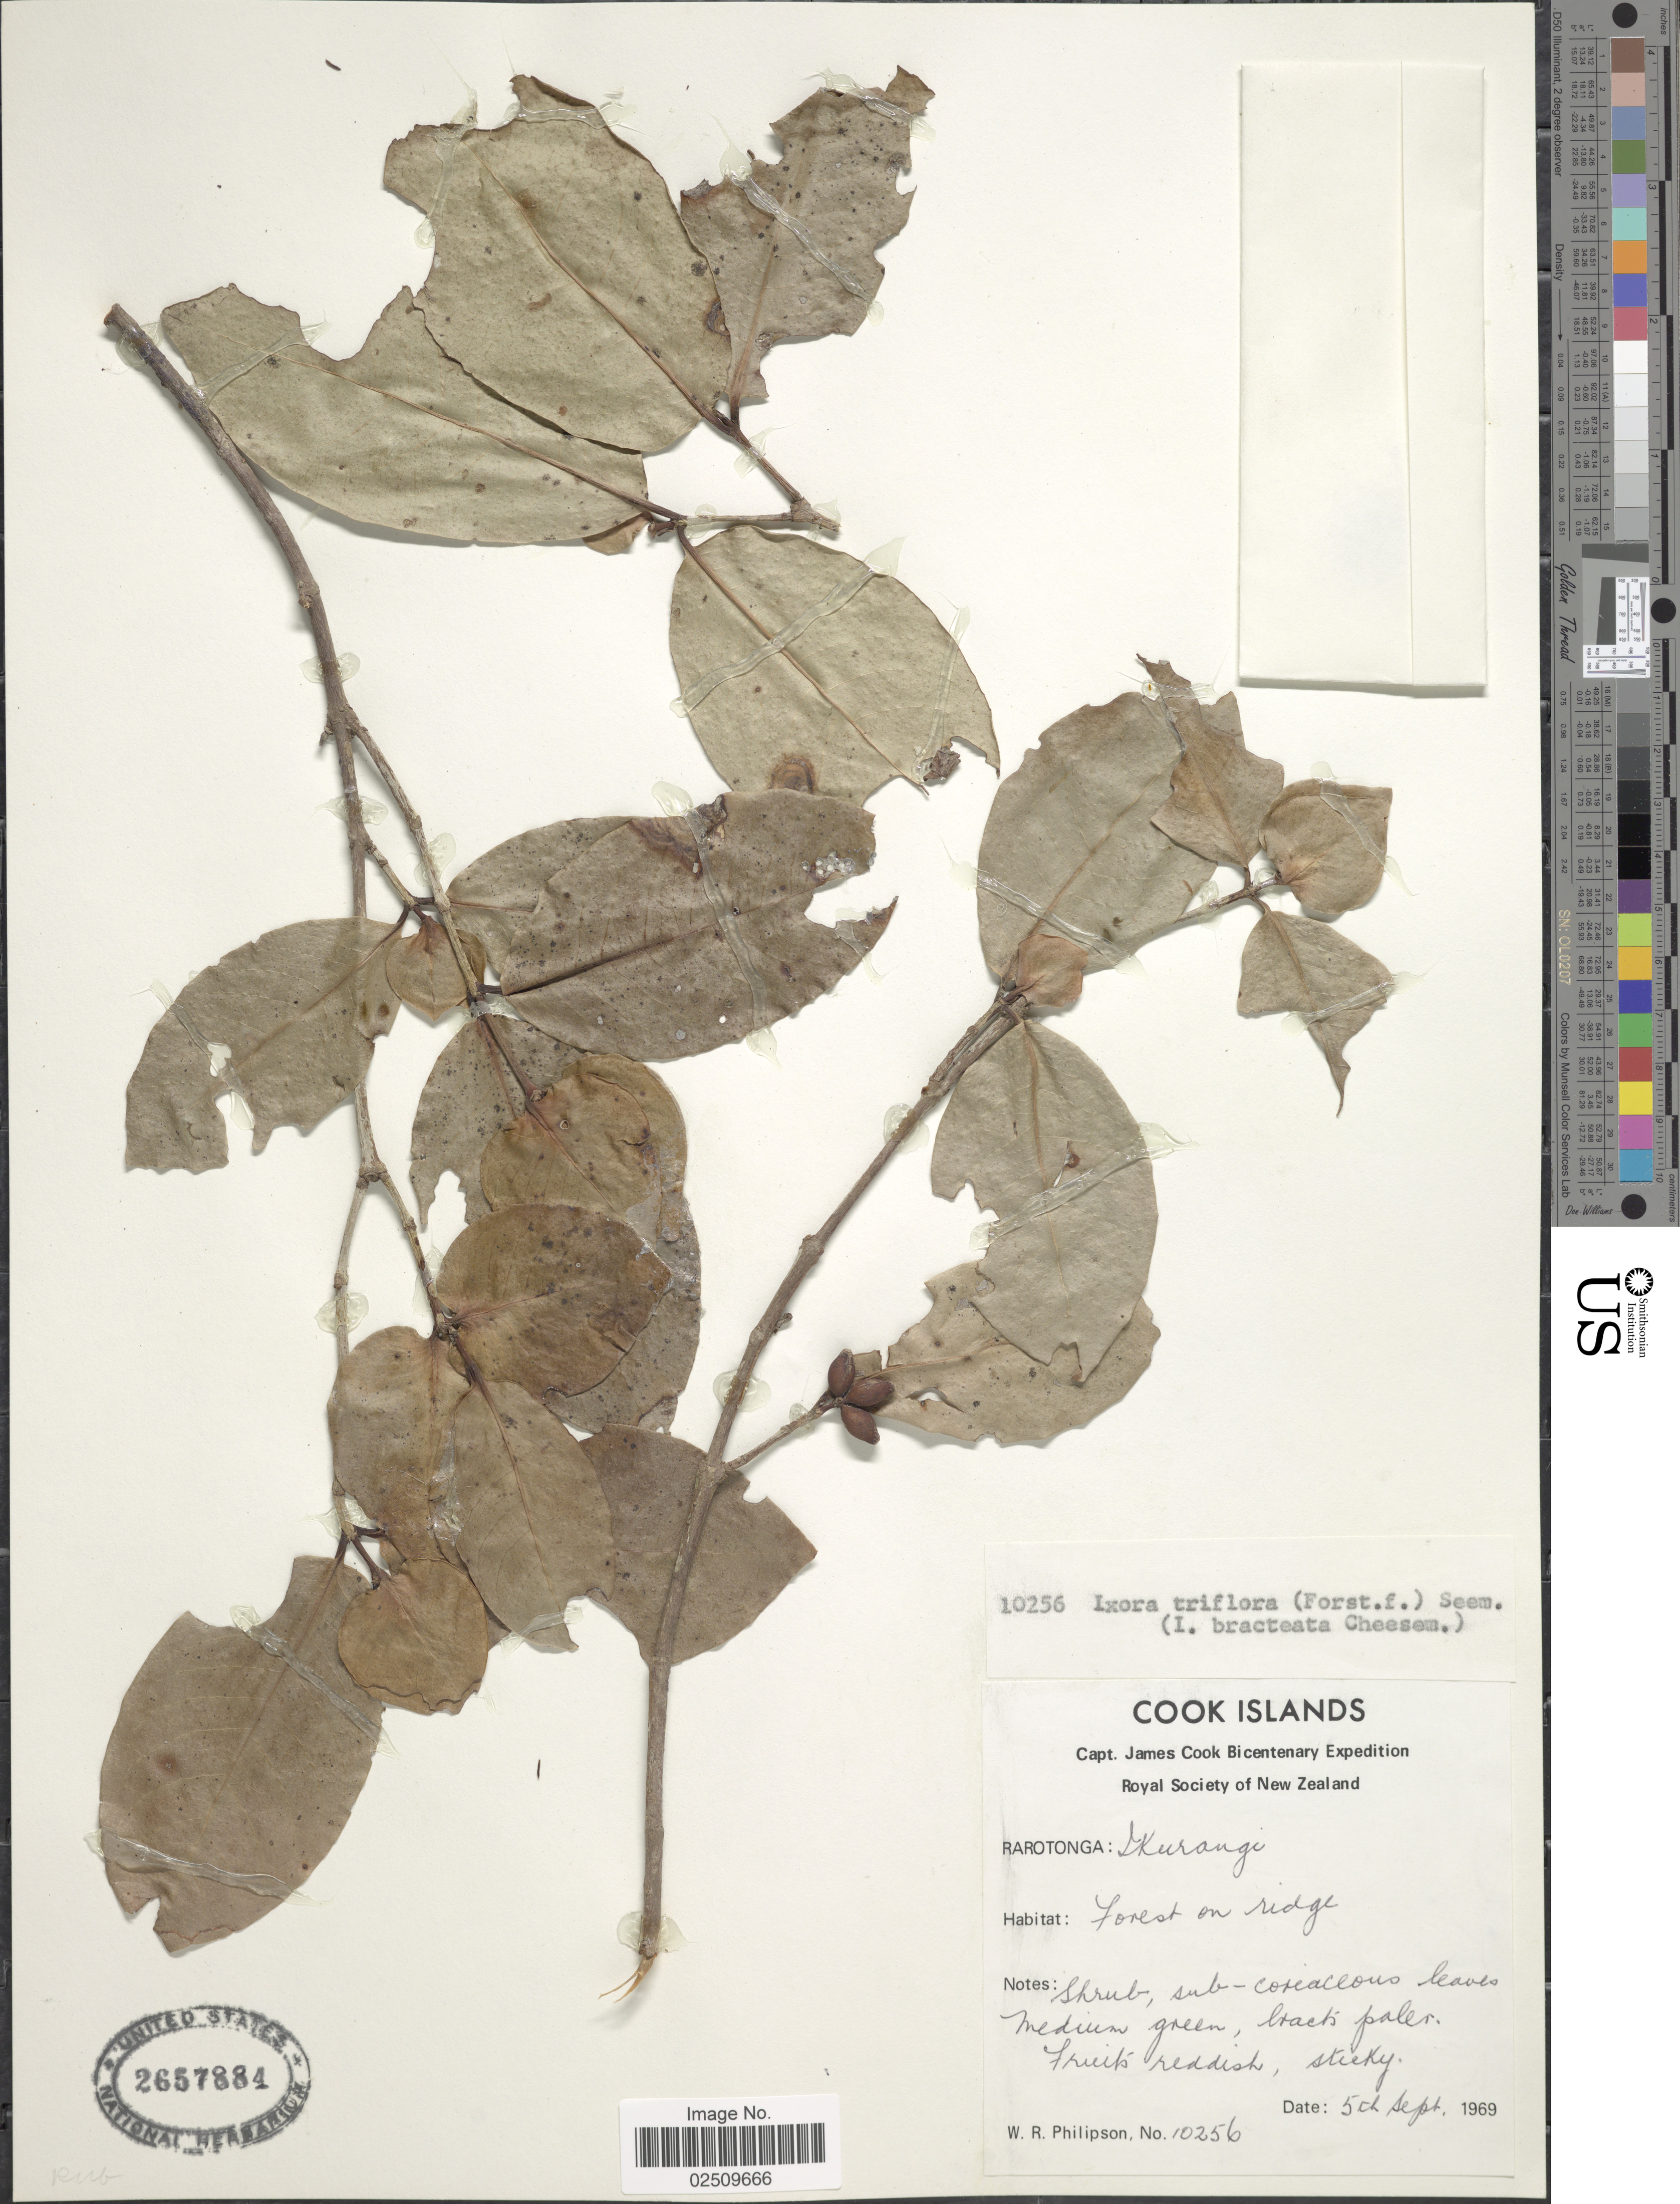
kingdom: Plantae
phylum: Tracheophyta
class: Magnoliopsida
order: Gentianales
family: Rubiaceae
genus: Ixora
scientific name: Ixora triflora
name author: (G. Forst.) Seem.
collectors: W. R. Philipson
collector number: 10256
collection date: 1969-09-05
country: Cook Islands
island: Rarotonga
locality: Rarotonga: Ikurangi, Forest on ridge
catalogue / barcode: US 2657884